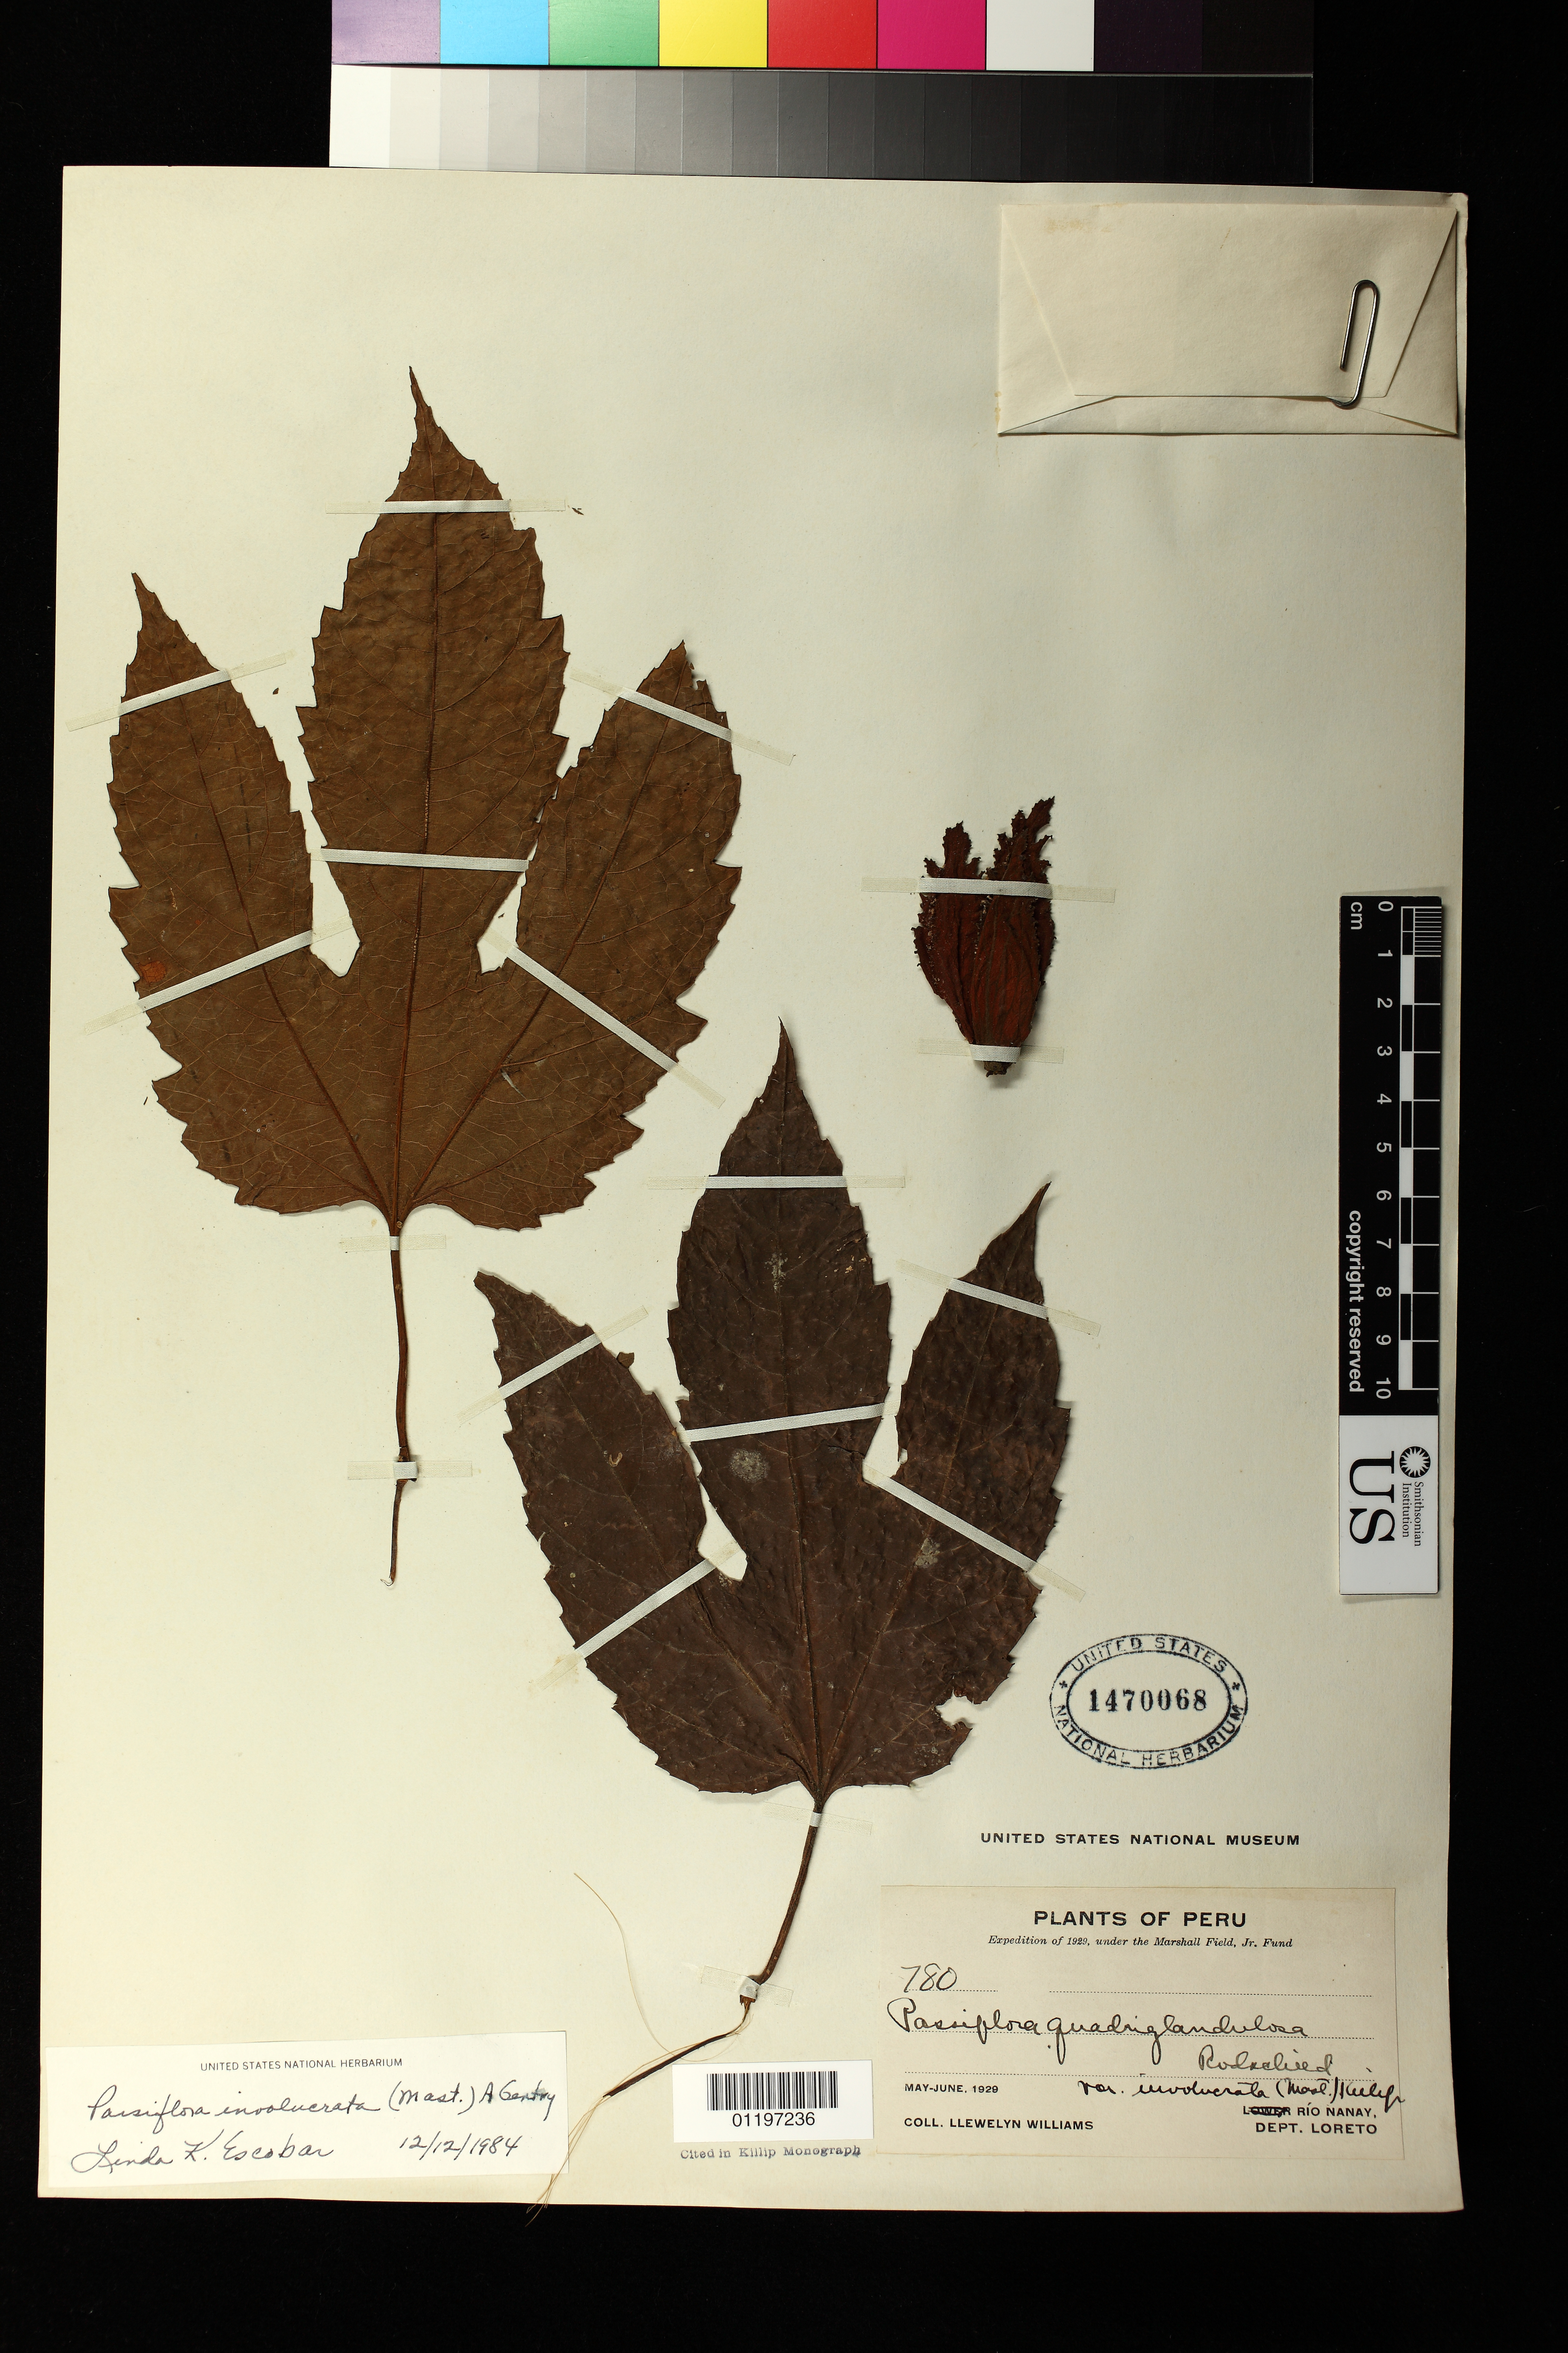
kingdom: Plantae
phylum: Tracheophyta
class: Magnoliopsida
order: Malpighiales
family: Passifloraceae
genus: Passiflora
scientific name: Passiflora involucellata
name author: Harms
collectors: Ll. Williams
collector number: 780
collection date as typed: May 1929 to-- Jun 1929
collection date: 1929-05/1929-06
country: Peru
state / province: Loreto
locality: Rio Nanay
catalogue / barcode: US 1470068